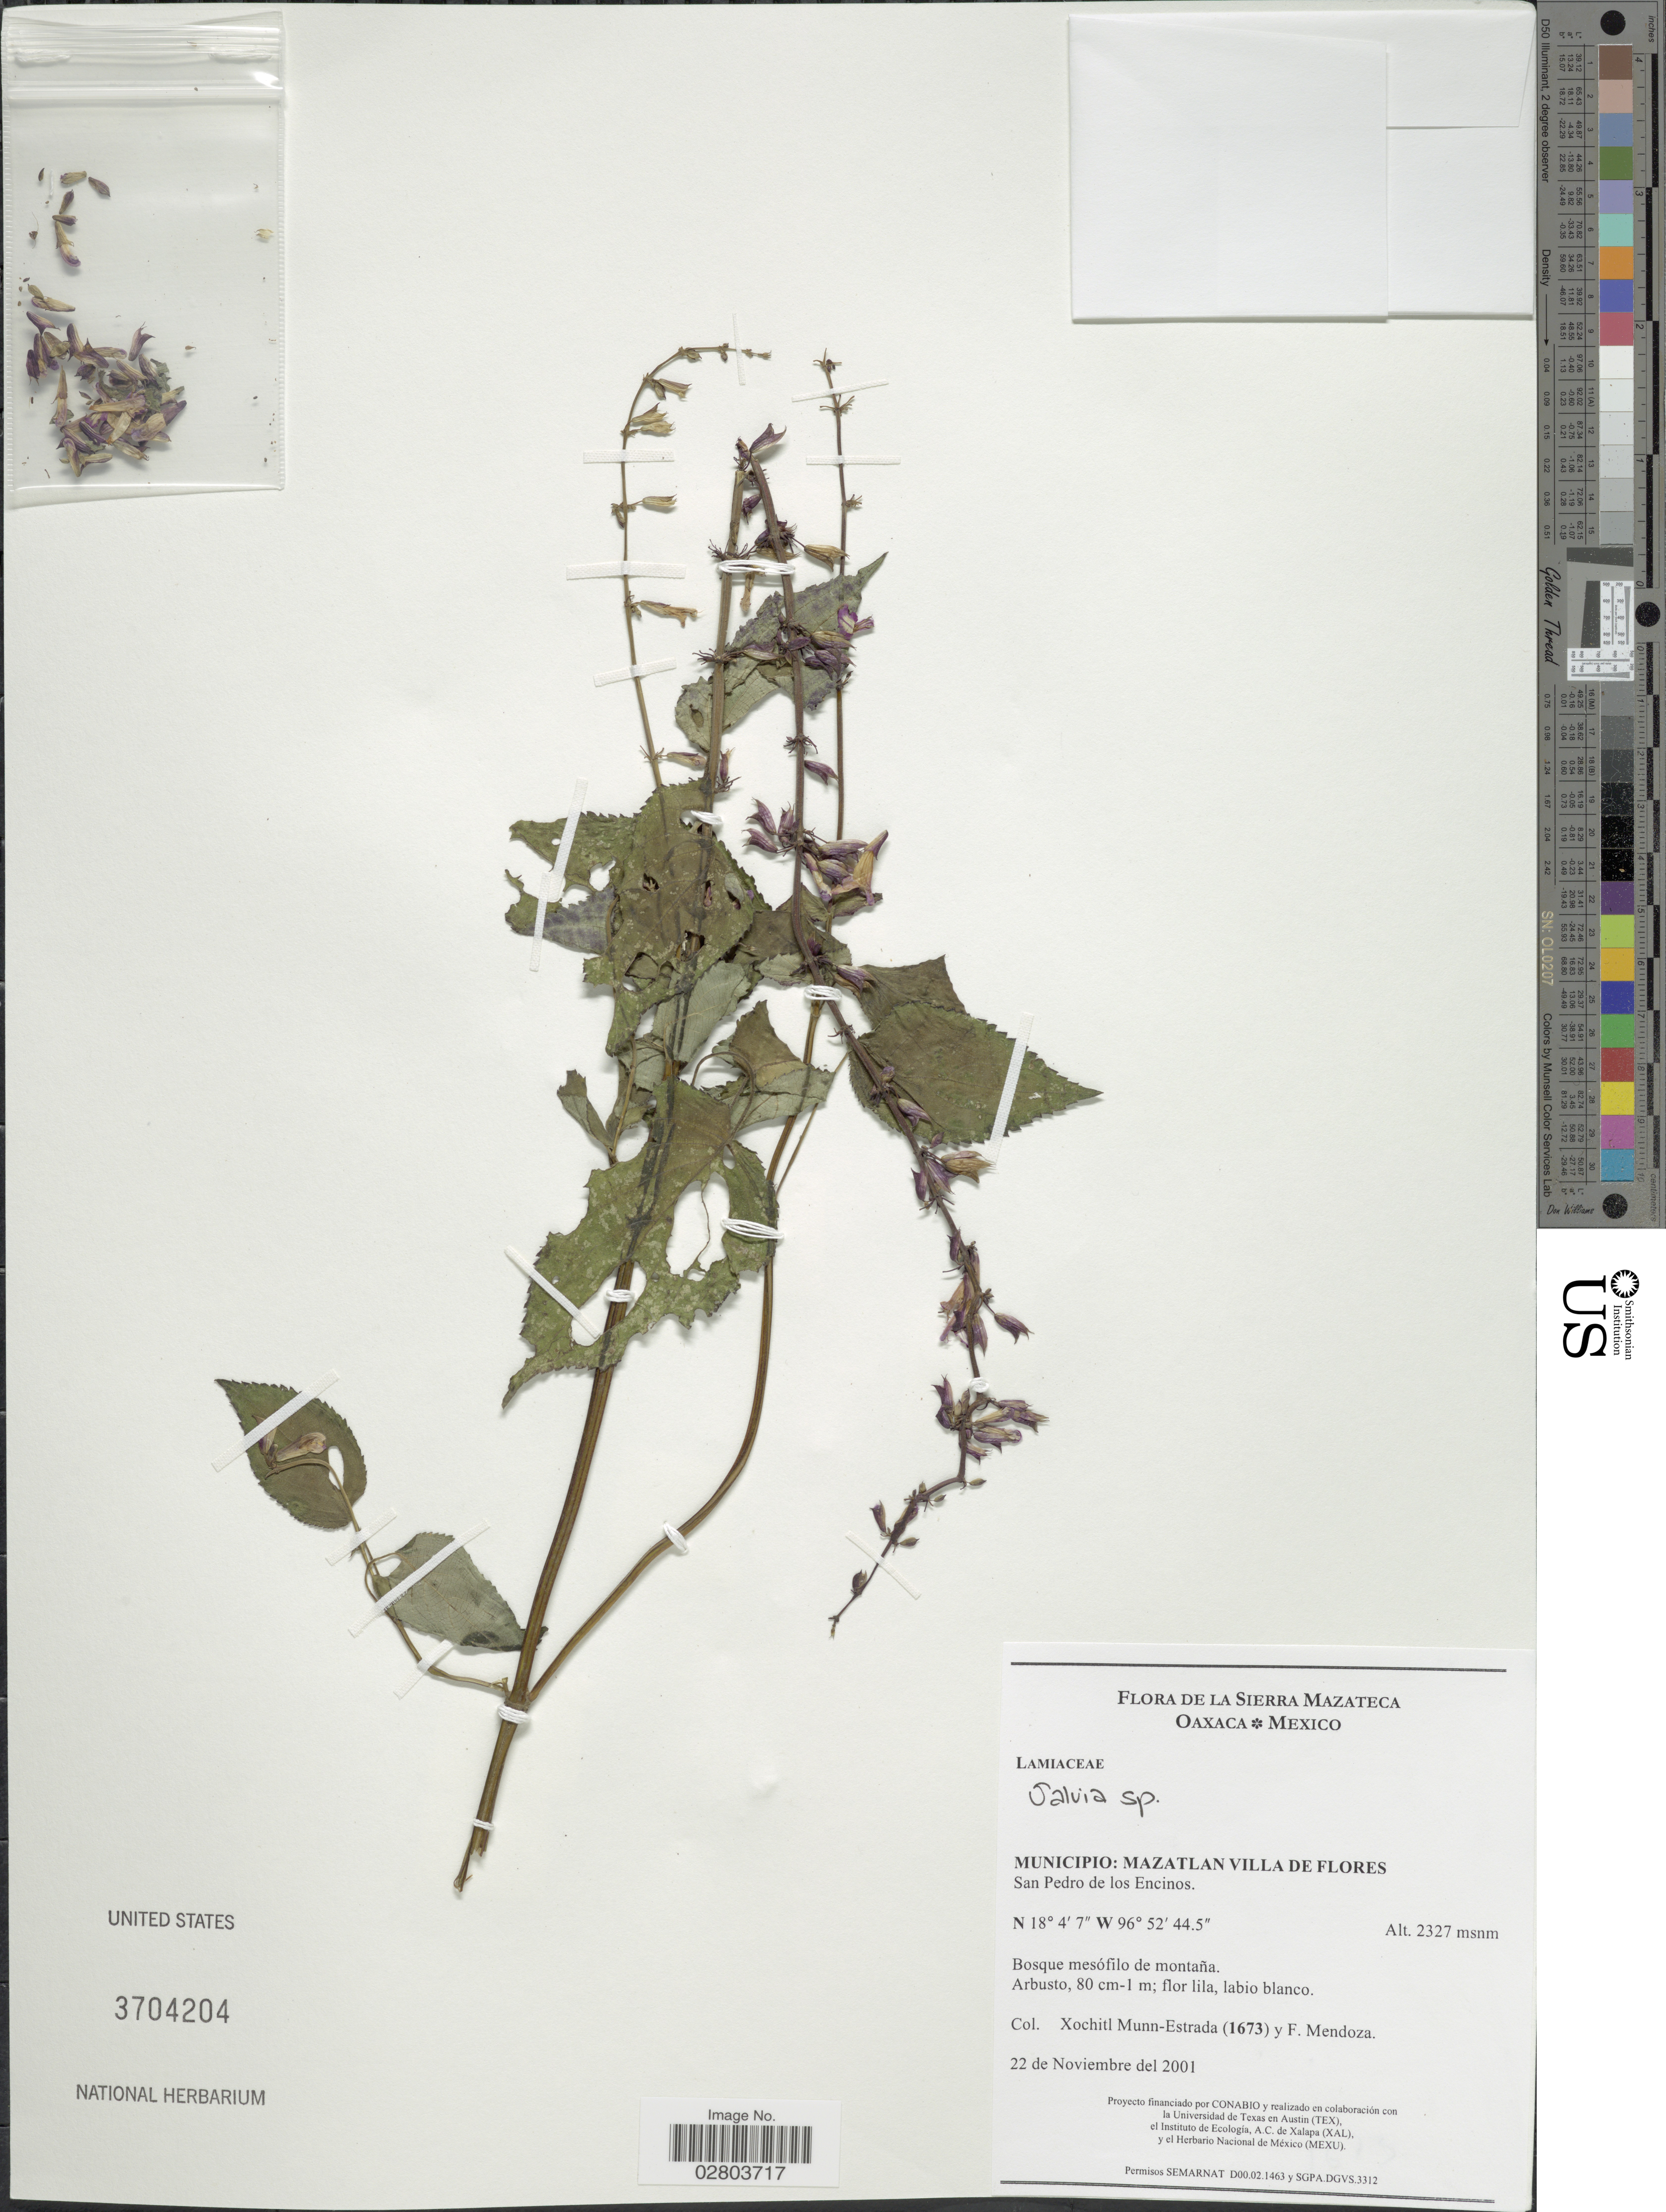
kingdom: Plantae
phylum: Tracheophyta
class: Magnoliopsida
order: Lamiales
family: Lamiaceae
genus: Salvia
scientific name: Salvia sp.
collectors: X. Munn-Estrada & F. Mendoza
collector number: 1673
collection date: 2001-11-22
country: Mexico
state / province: Oaxaca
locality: Sierra Mazateca. Municipio: Mazatlan Villa de Flores. San Pedro de los Encinos.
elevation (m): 2327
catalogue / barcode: US 3704204